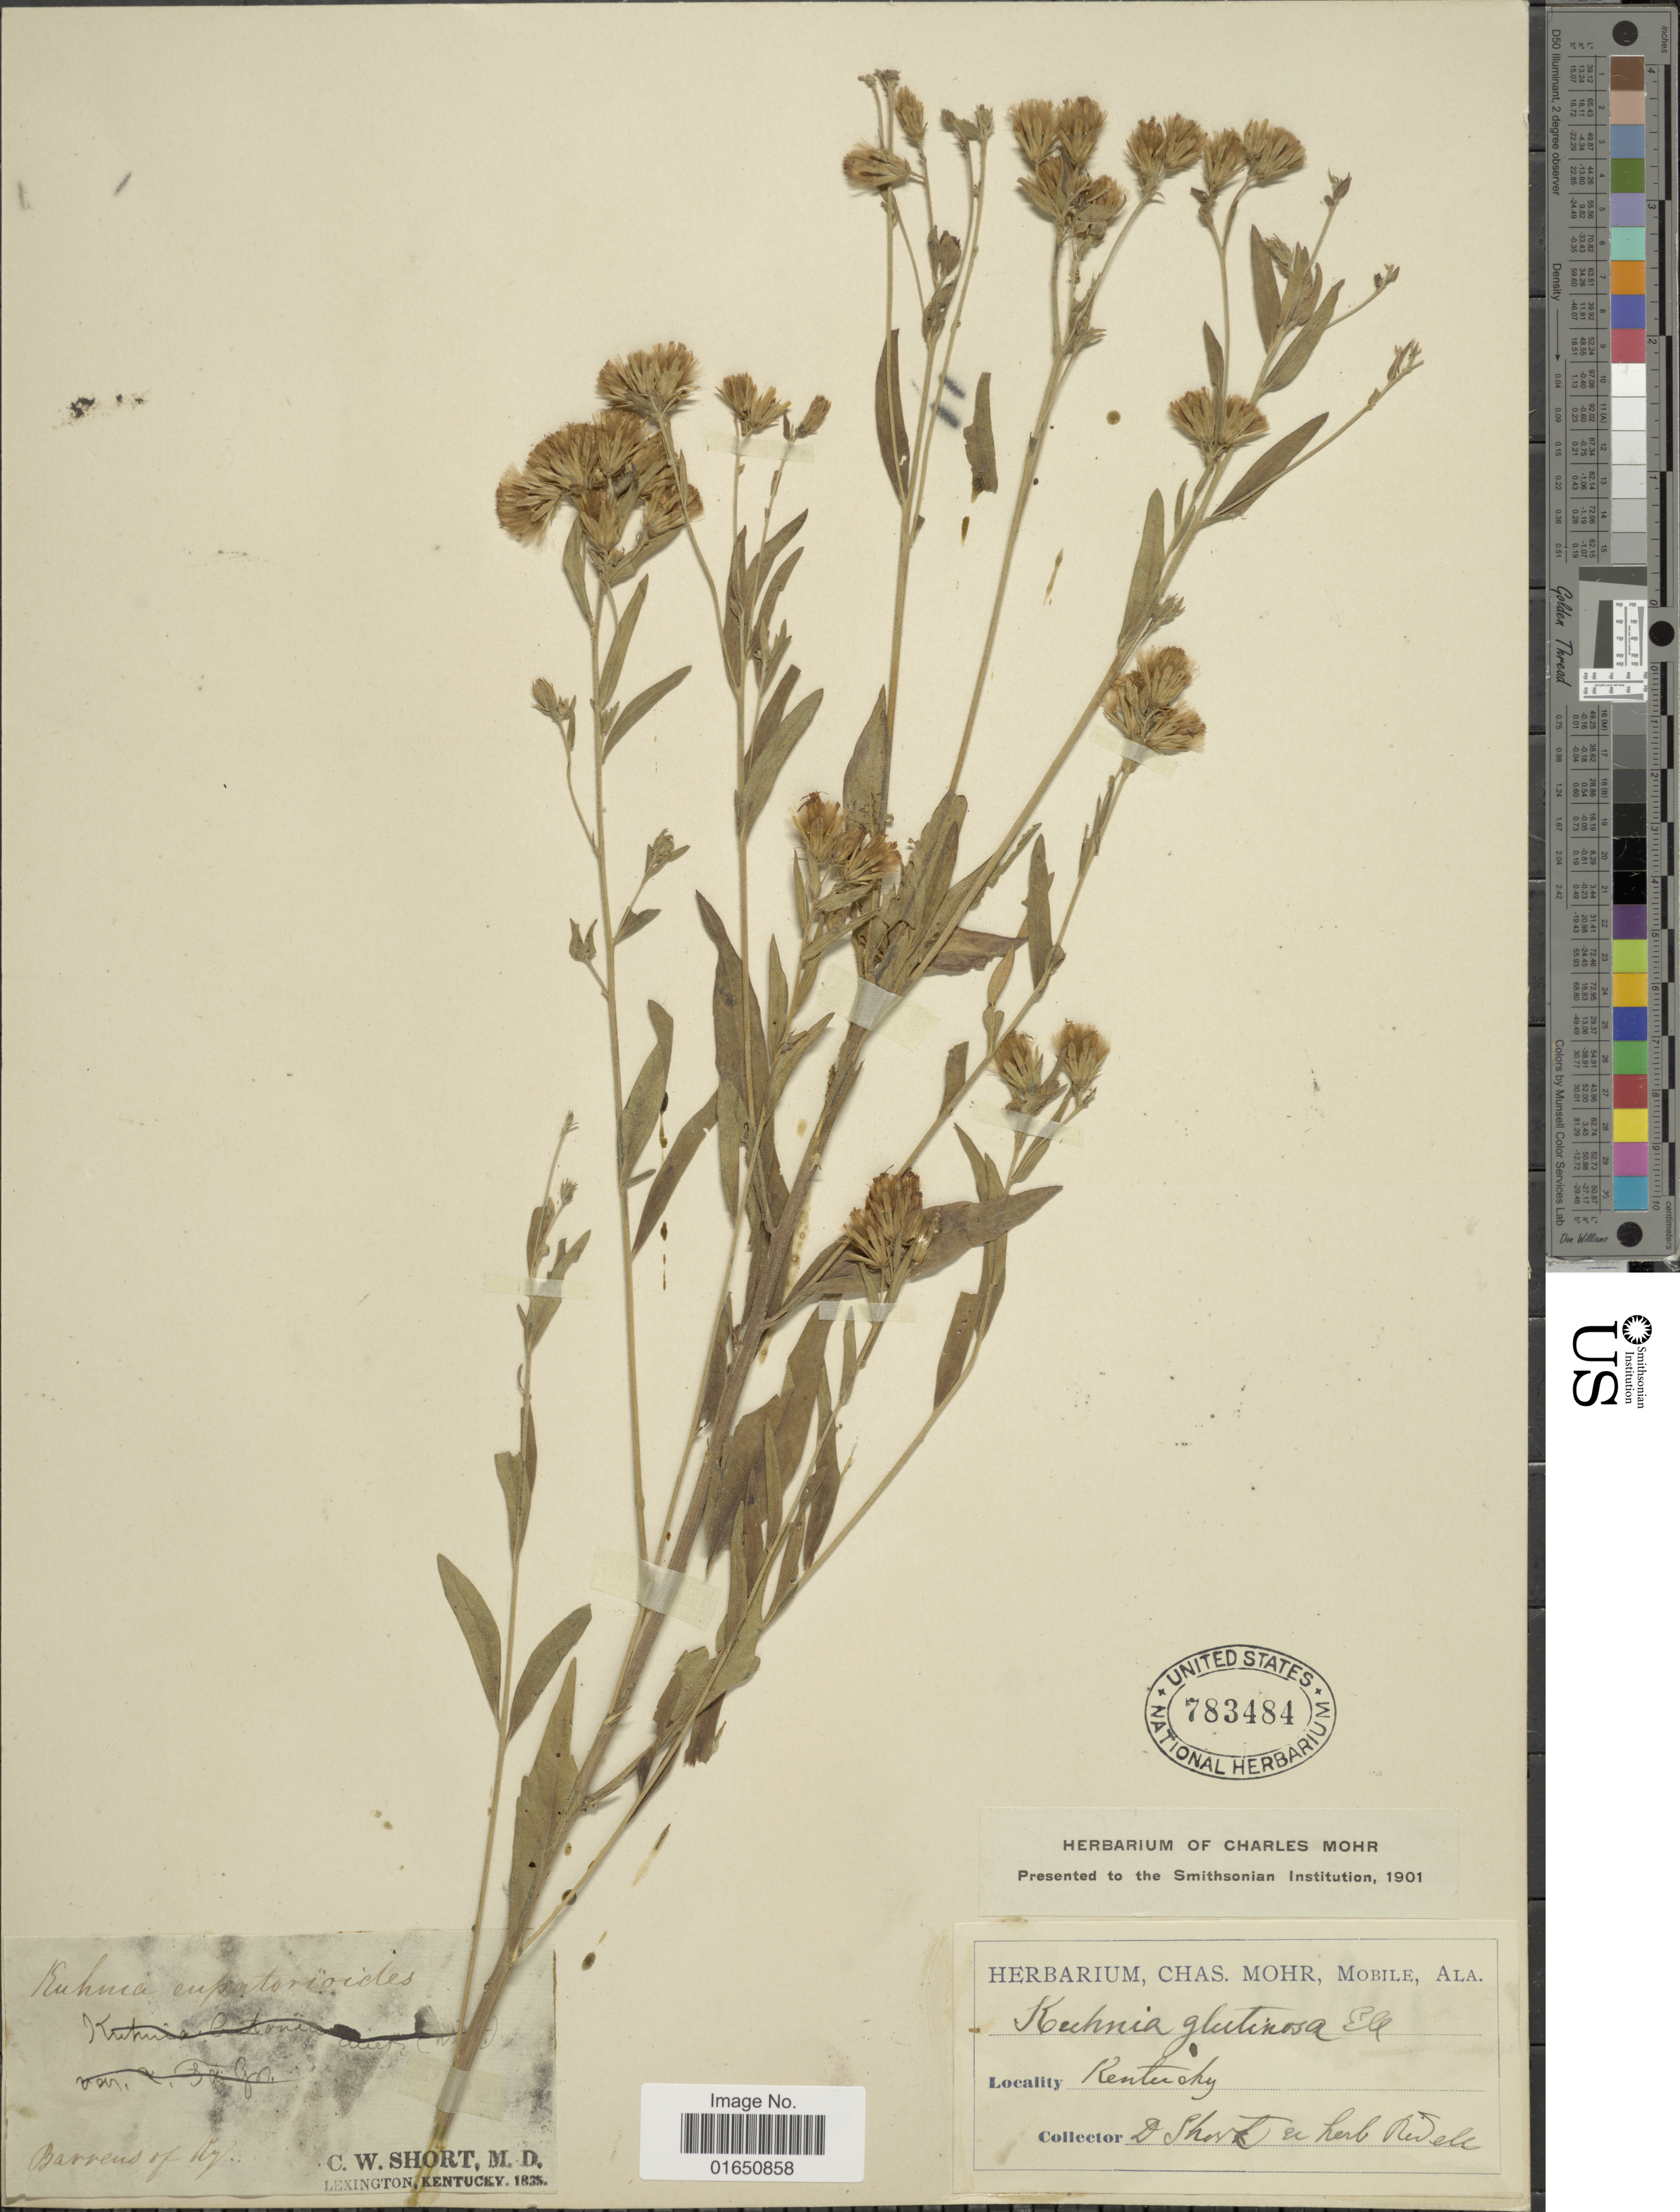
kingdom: Plantae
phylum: Tracheophyta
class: Magnoliopsida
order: Asterales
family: Asteraceae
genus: Brickellia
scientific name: Brickellia eupatorioides var. corymbulosa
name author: (Torr. & A. Gray) Shinners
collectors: C. W. Short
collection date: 1825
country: United States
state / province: Kentucky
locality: Barrens of Ky.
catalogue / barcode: US 783484